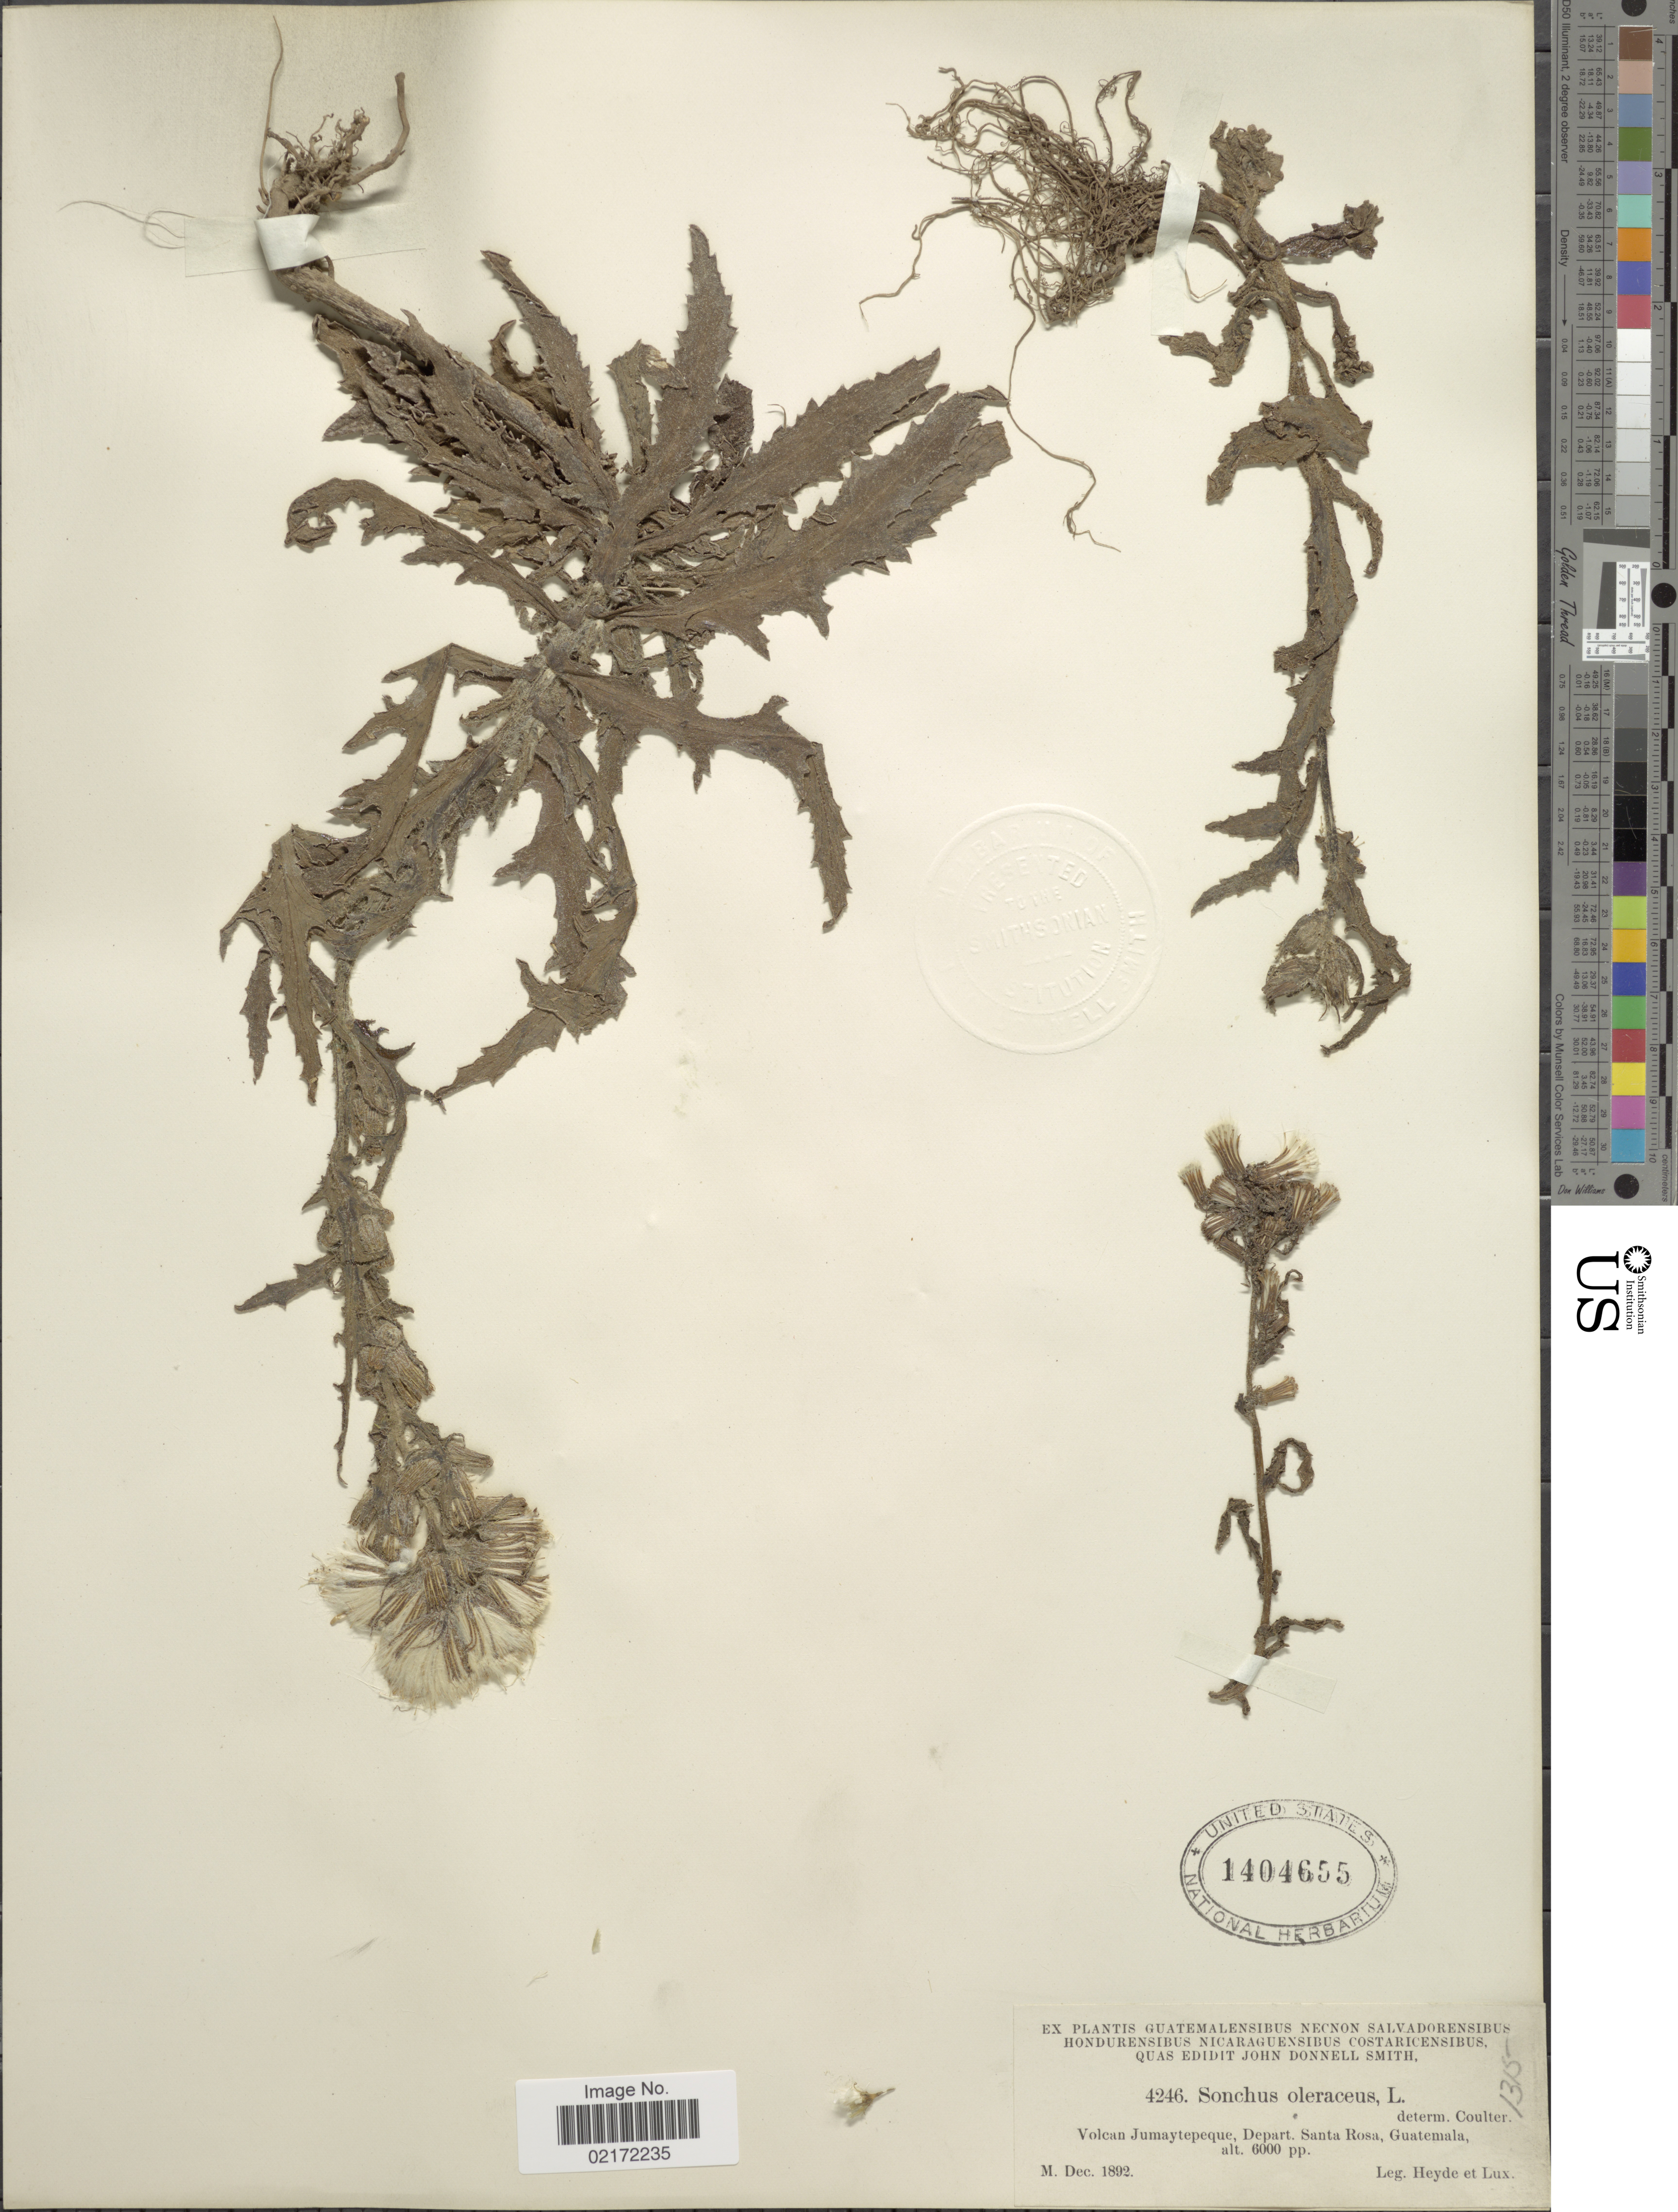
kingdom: Plantae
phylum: Tracheophyta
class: Magnoliopsida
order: Asterales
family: Asteraceae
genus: Sonchus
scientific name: Sonchus oleraceus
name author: L.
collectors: Heyde & Lux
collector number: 4246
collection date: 1892-12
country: Guatemala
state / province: Santa Rosa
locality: Volcan Jumaytepeque, Depart. Santa Rosa, Guatemala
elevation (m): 1829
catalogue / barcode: US 1404655